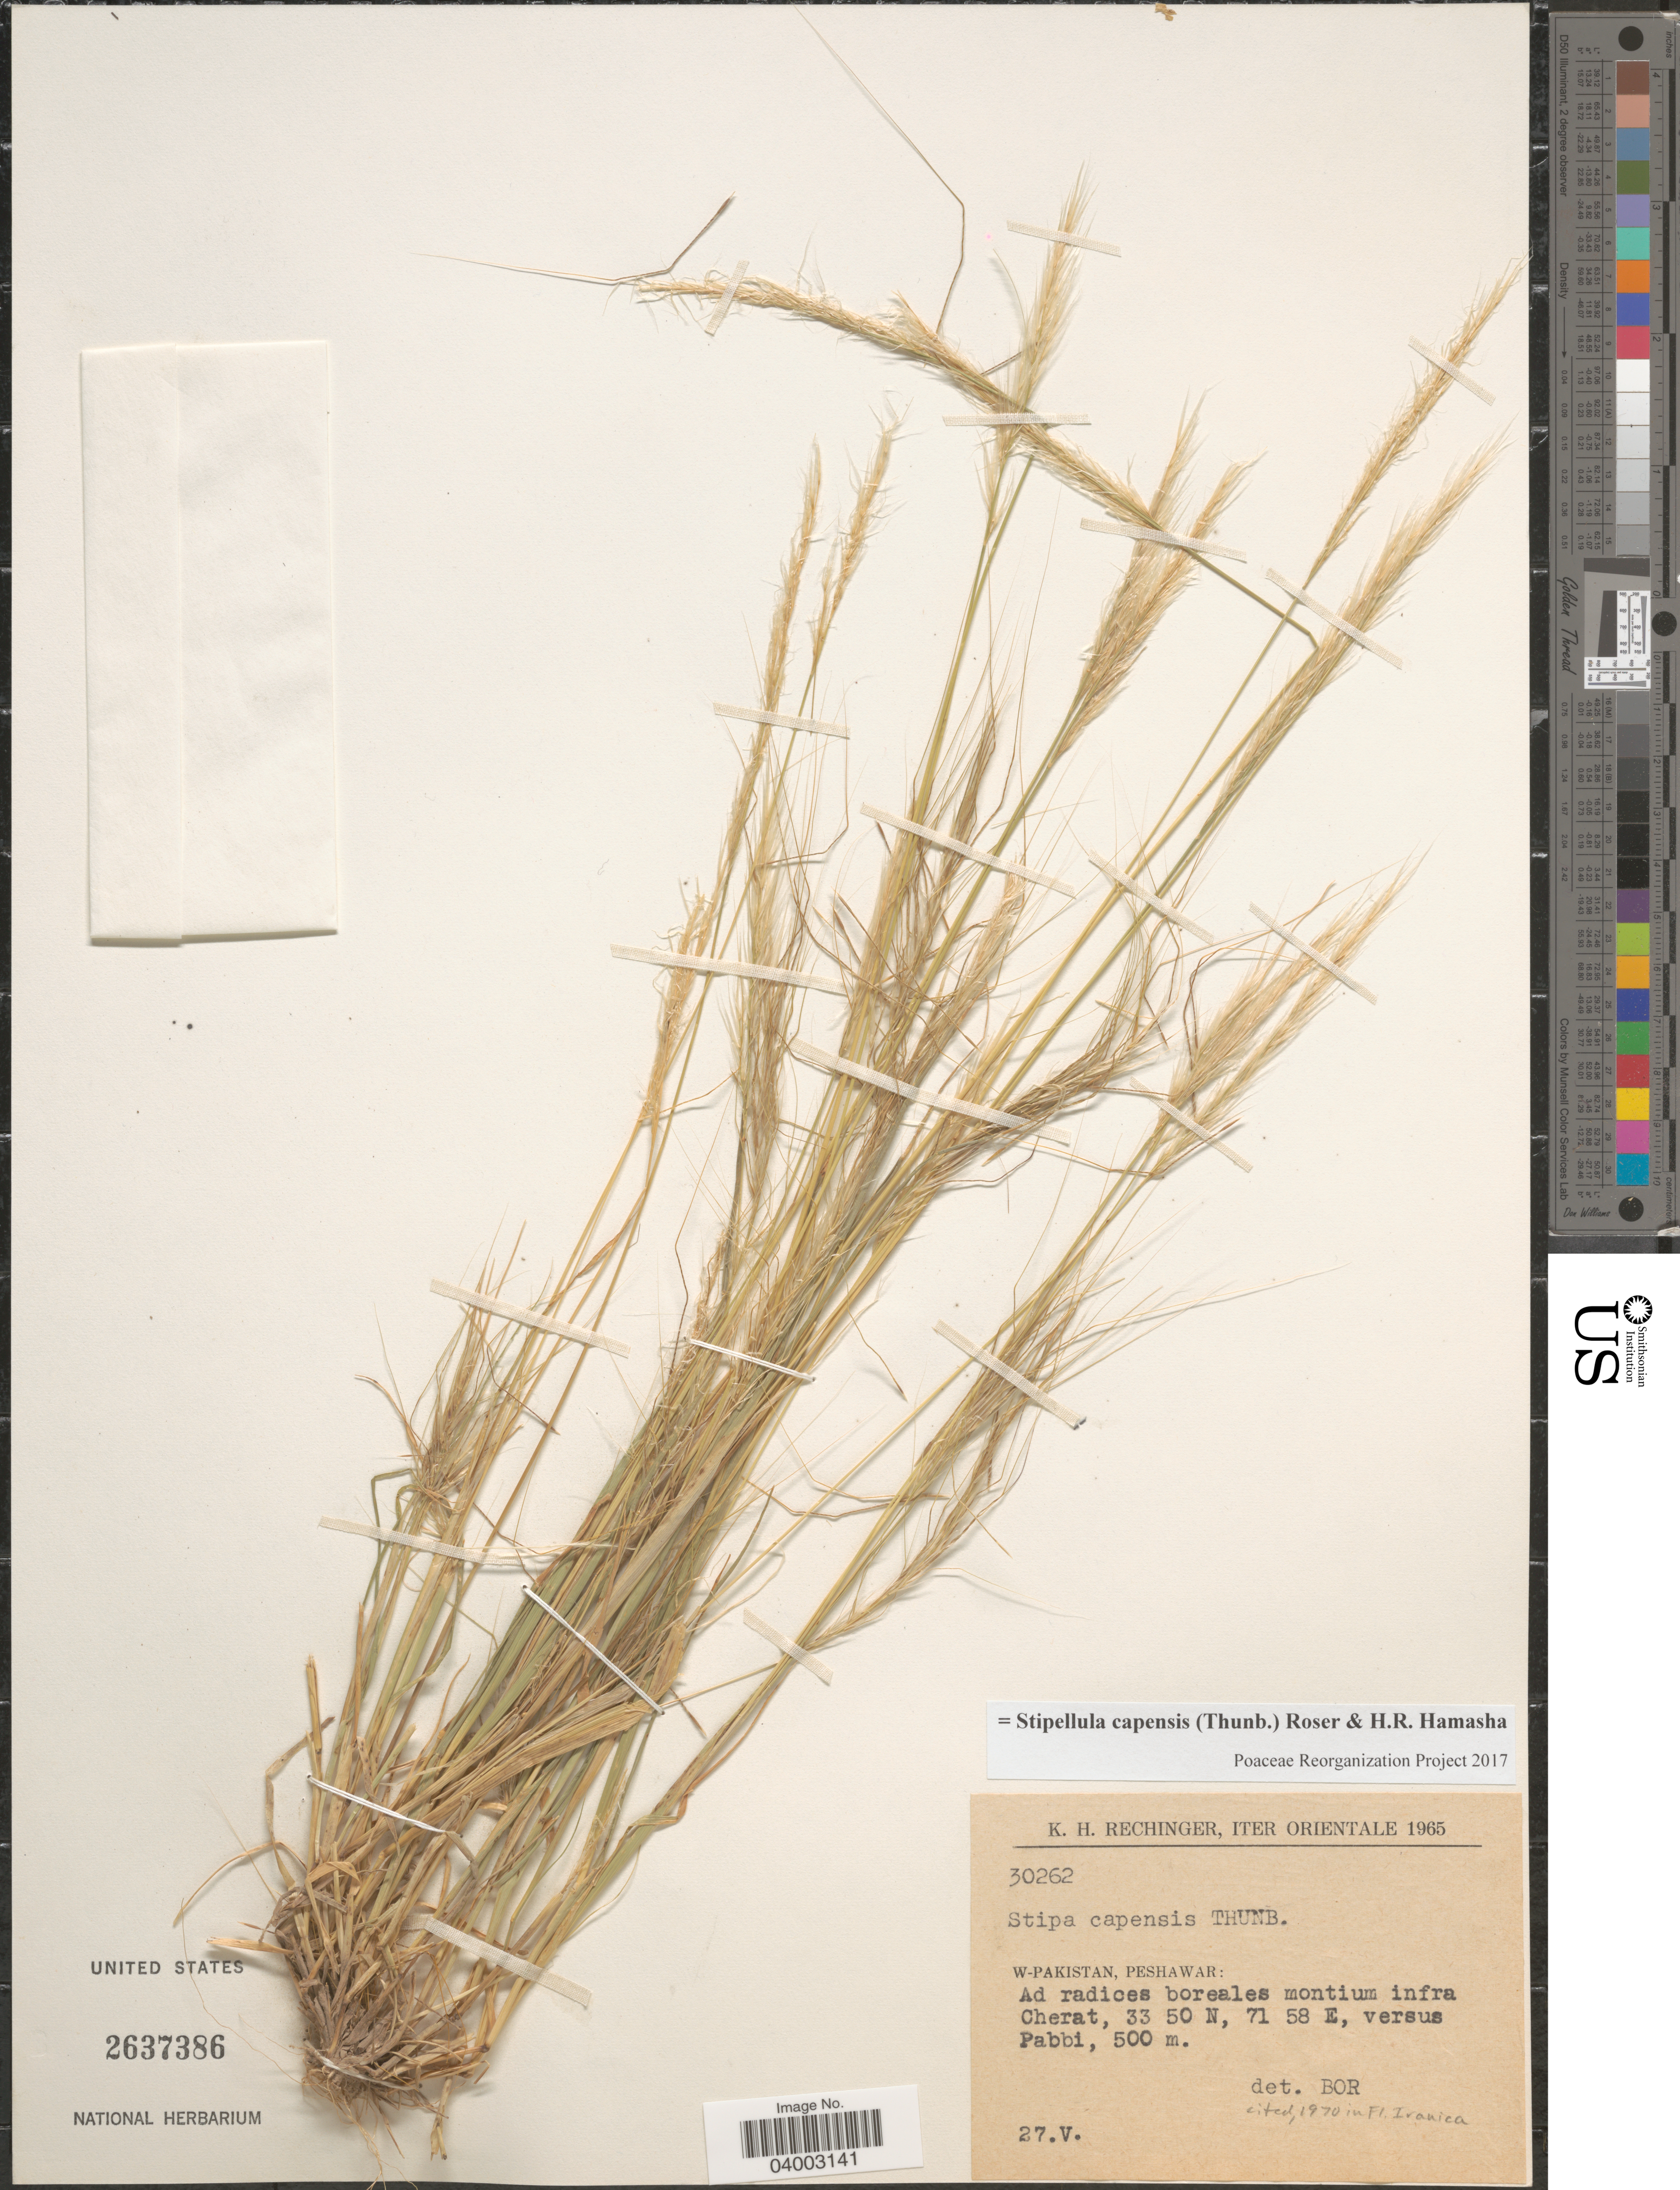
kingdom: Plantae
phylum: Tracheophyta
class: Liliopsida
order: Poales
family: Poaceae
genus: Stipellula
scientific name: Stipellula capensis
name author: (Thunb.) Röser & H. R. Hamasha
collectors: K. H. Rechinger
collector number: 30262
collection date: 1965-05-27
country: Pakistan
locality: W-Pakistan, Peshawar: Ad radices boreales montium infra Cherat, versus Pabbi.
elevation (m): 500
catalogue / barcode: US 2637386